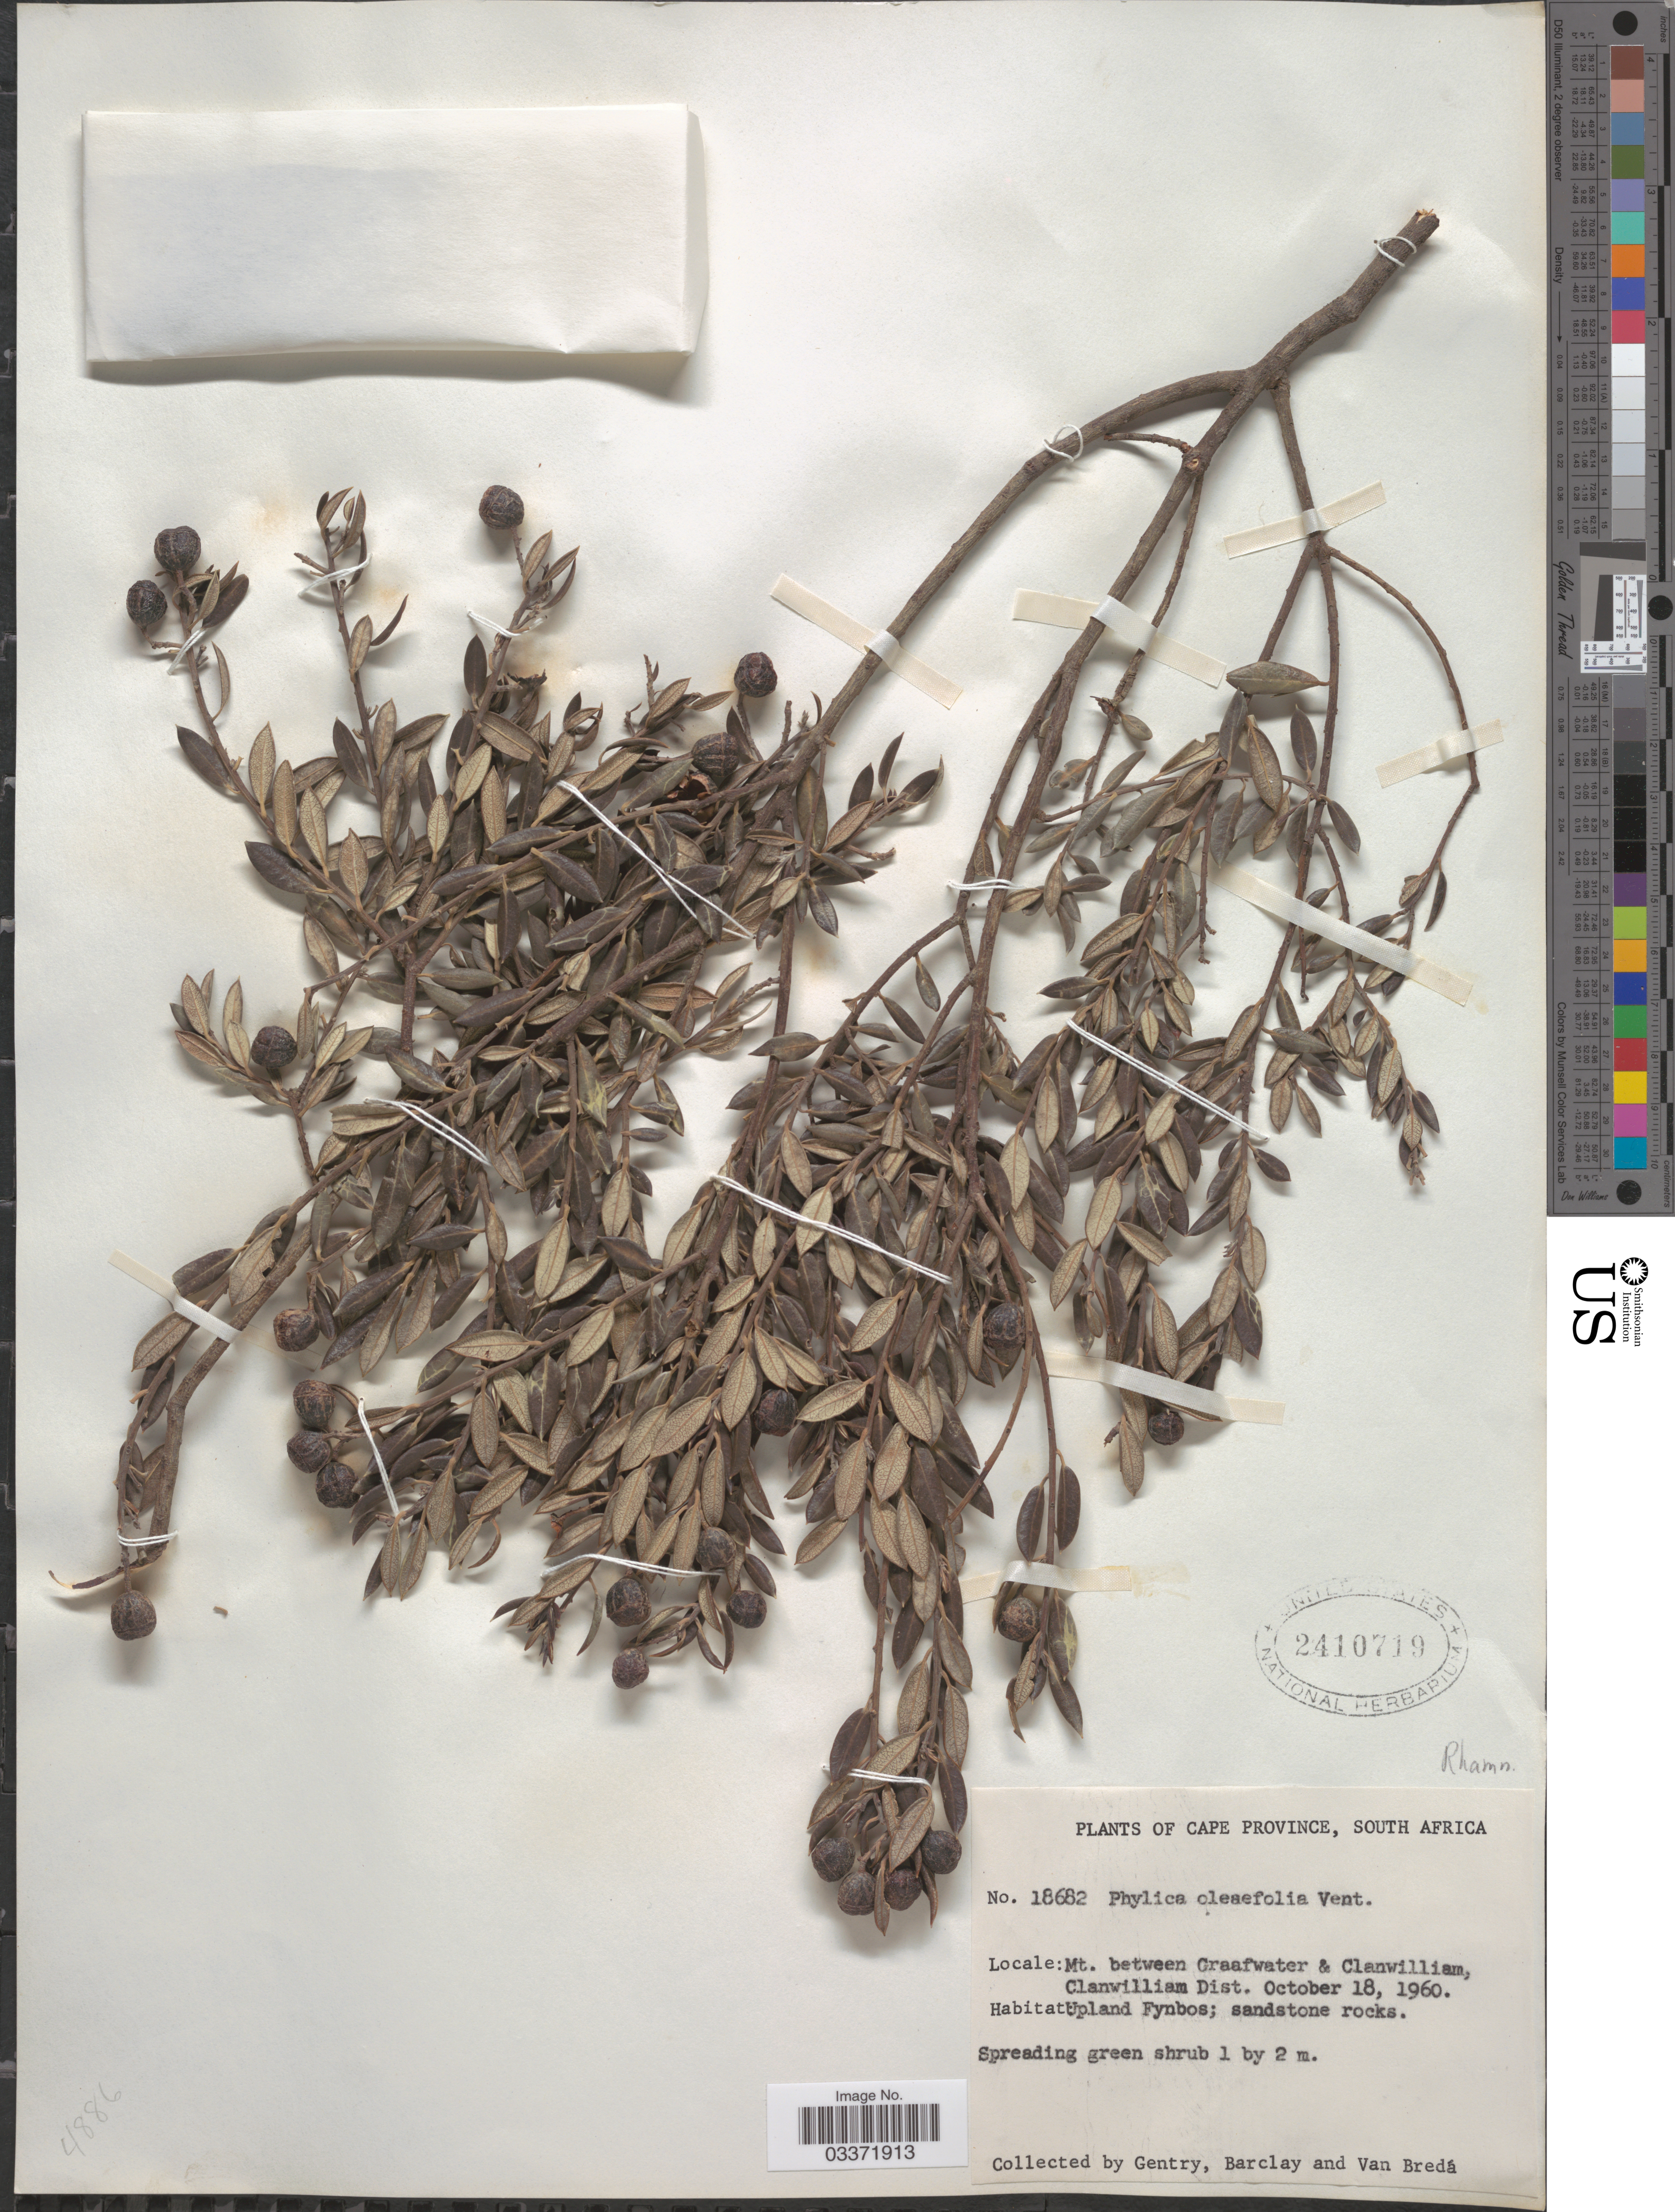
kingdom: Plantae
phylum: Tracheophyta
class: Magnoliopsida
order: Rosales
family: Rhamnaceae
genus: Phylica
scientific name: Phylica oleoides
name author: DC.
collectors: Gentry, --, -- Barclay & Van Bredá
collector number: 18682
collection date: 1960-10-18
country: South Africa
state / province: Western Cape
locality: Mt. between Graafwater & Clanwilliam, Clanwilliam Dist. Upland Fynbos.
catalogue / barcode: US 2410719